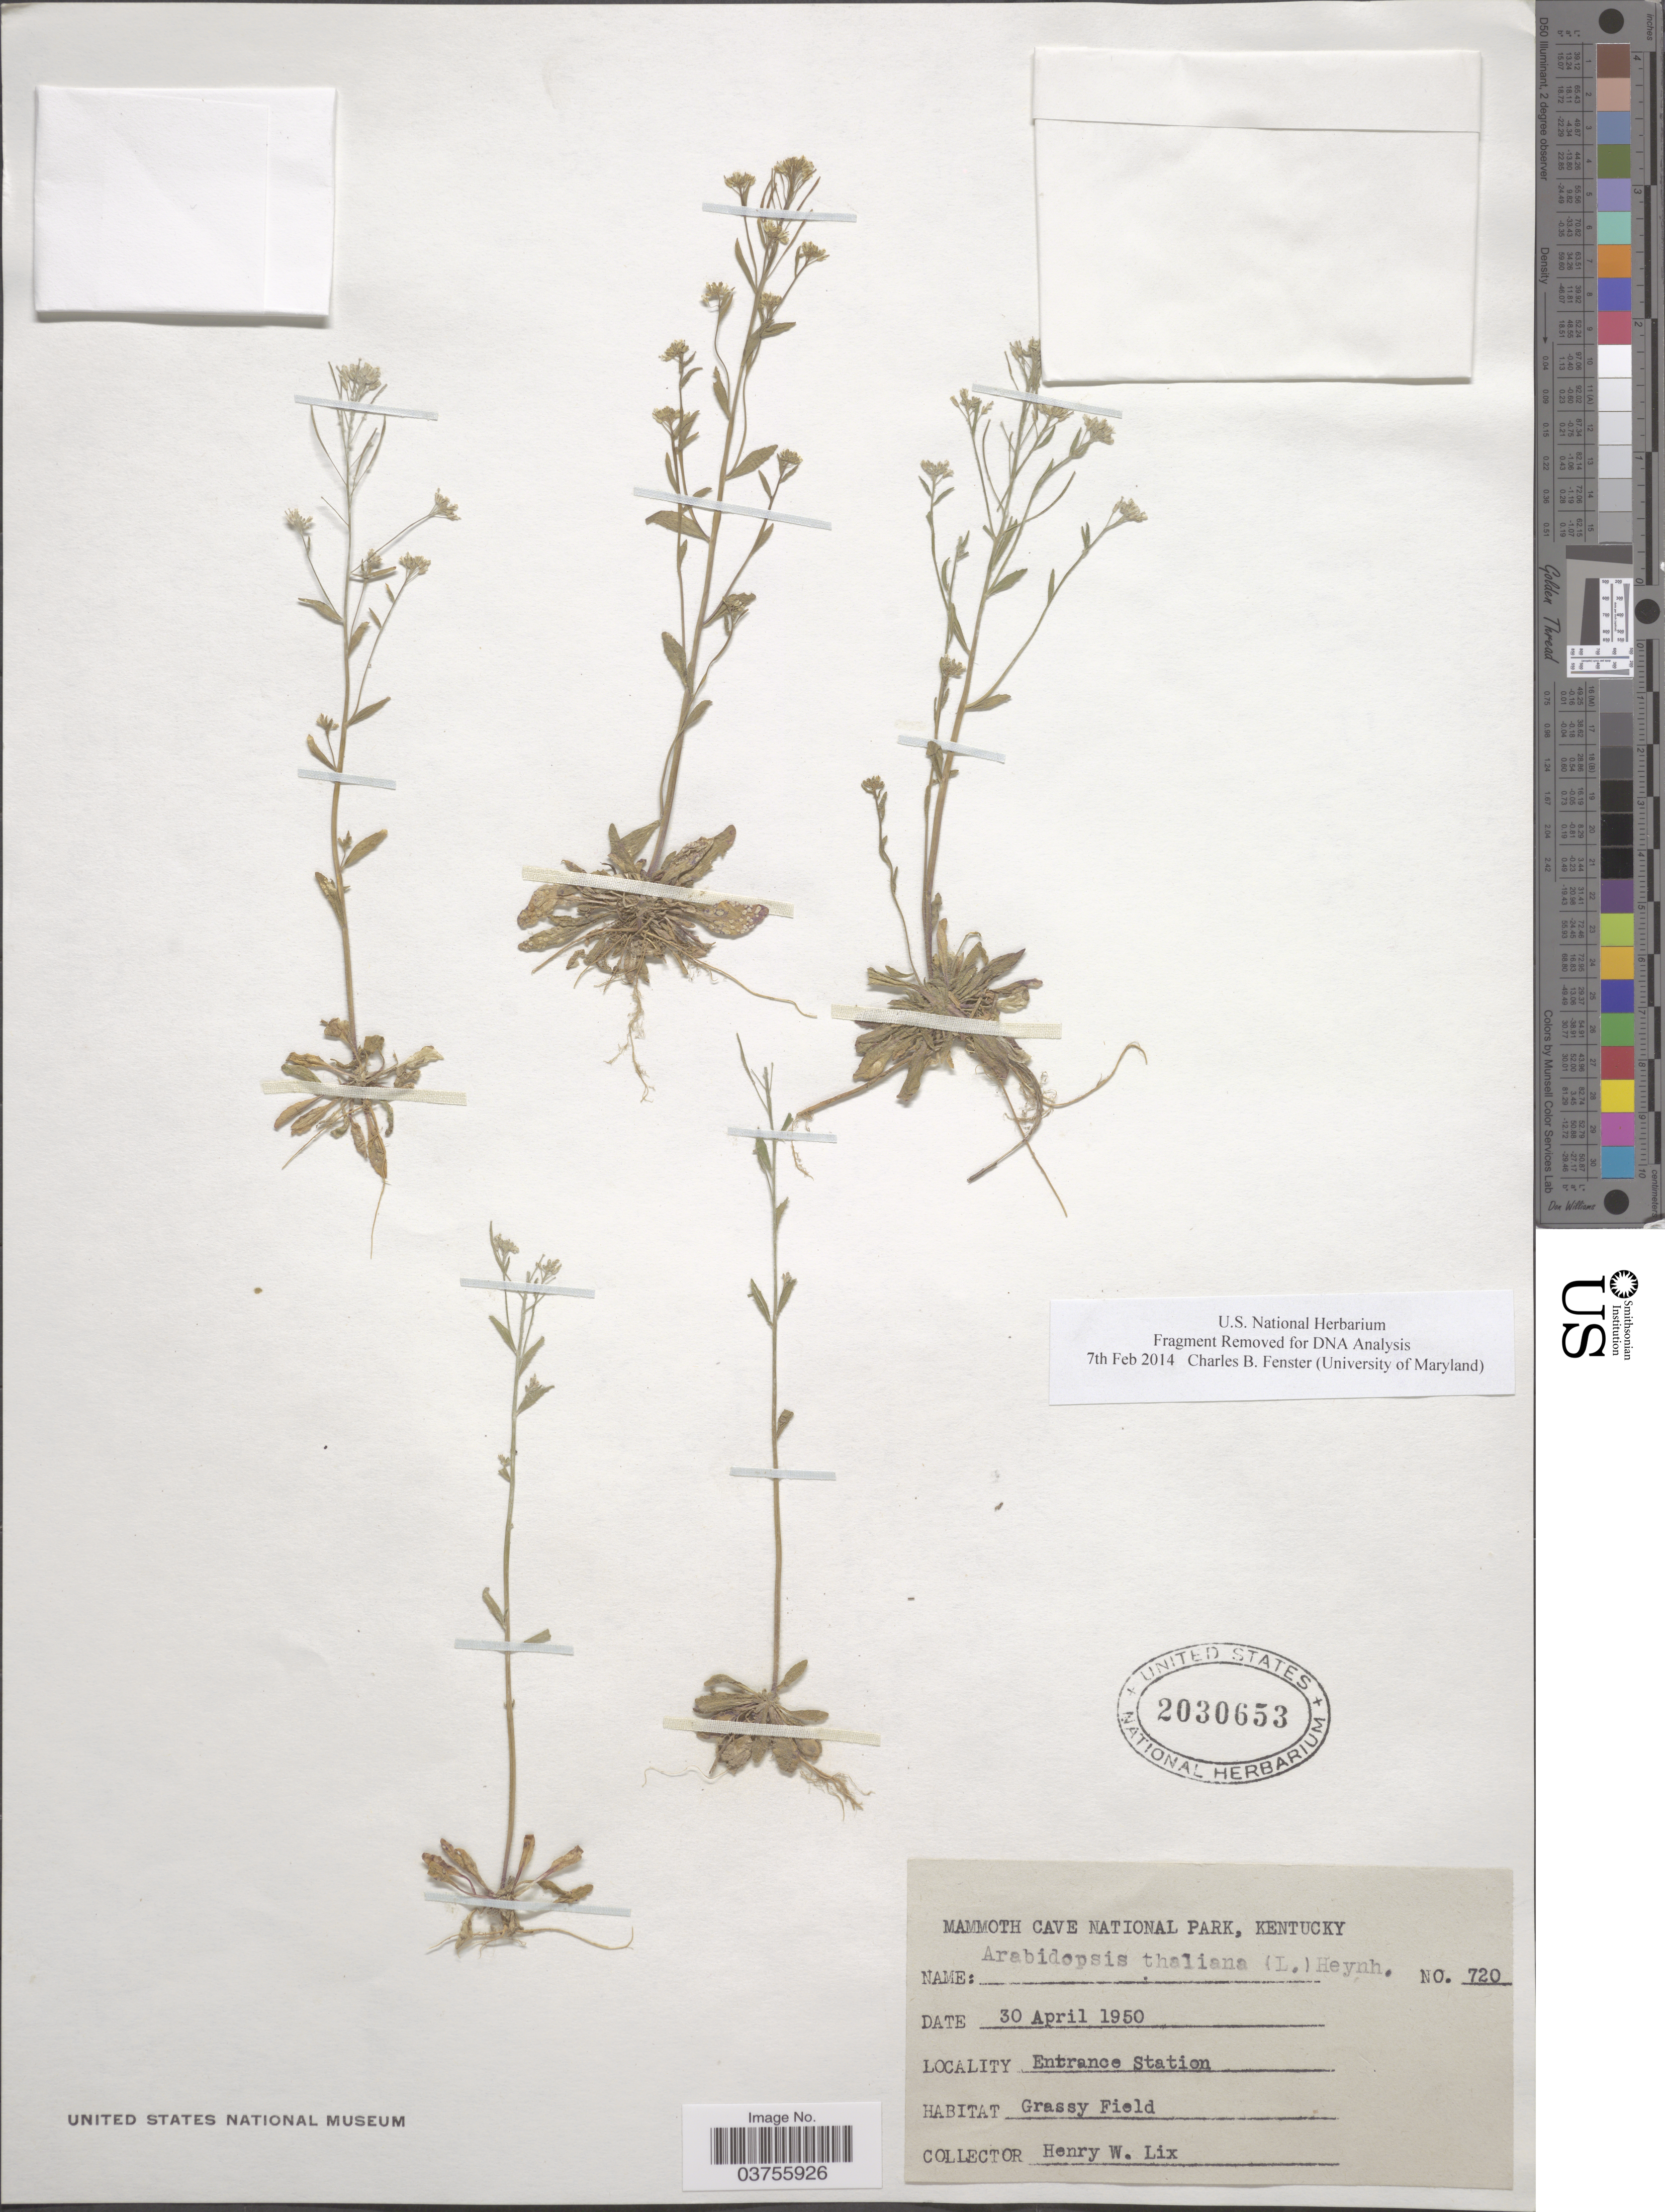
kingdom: Plantae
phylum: Tracheophyta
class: Magnoliopsida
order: Brassicales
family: Brassicaceae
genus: Arabidopsis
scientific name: Arabidopsis thaliana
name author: (L.) Heynh.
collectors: H. W. Lix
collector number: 720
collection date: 1950-04-30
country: United States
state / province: Kentucky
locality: Mammoth Cave National Park. Entrance Station.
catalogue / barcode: US 2030653